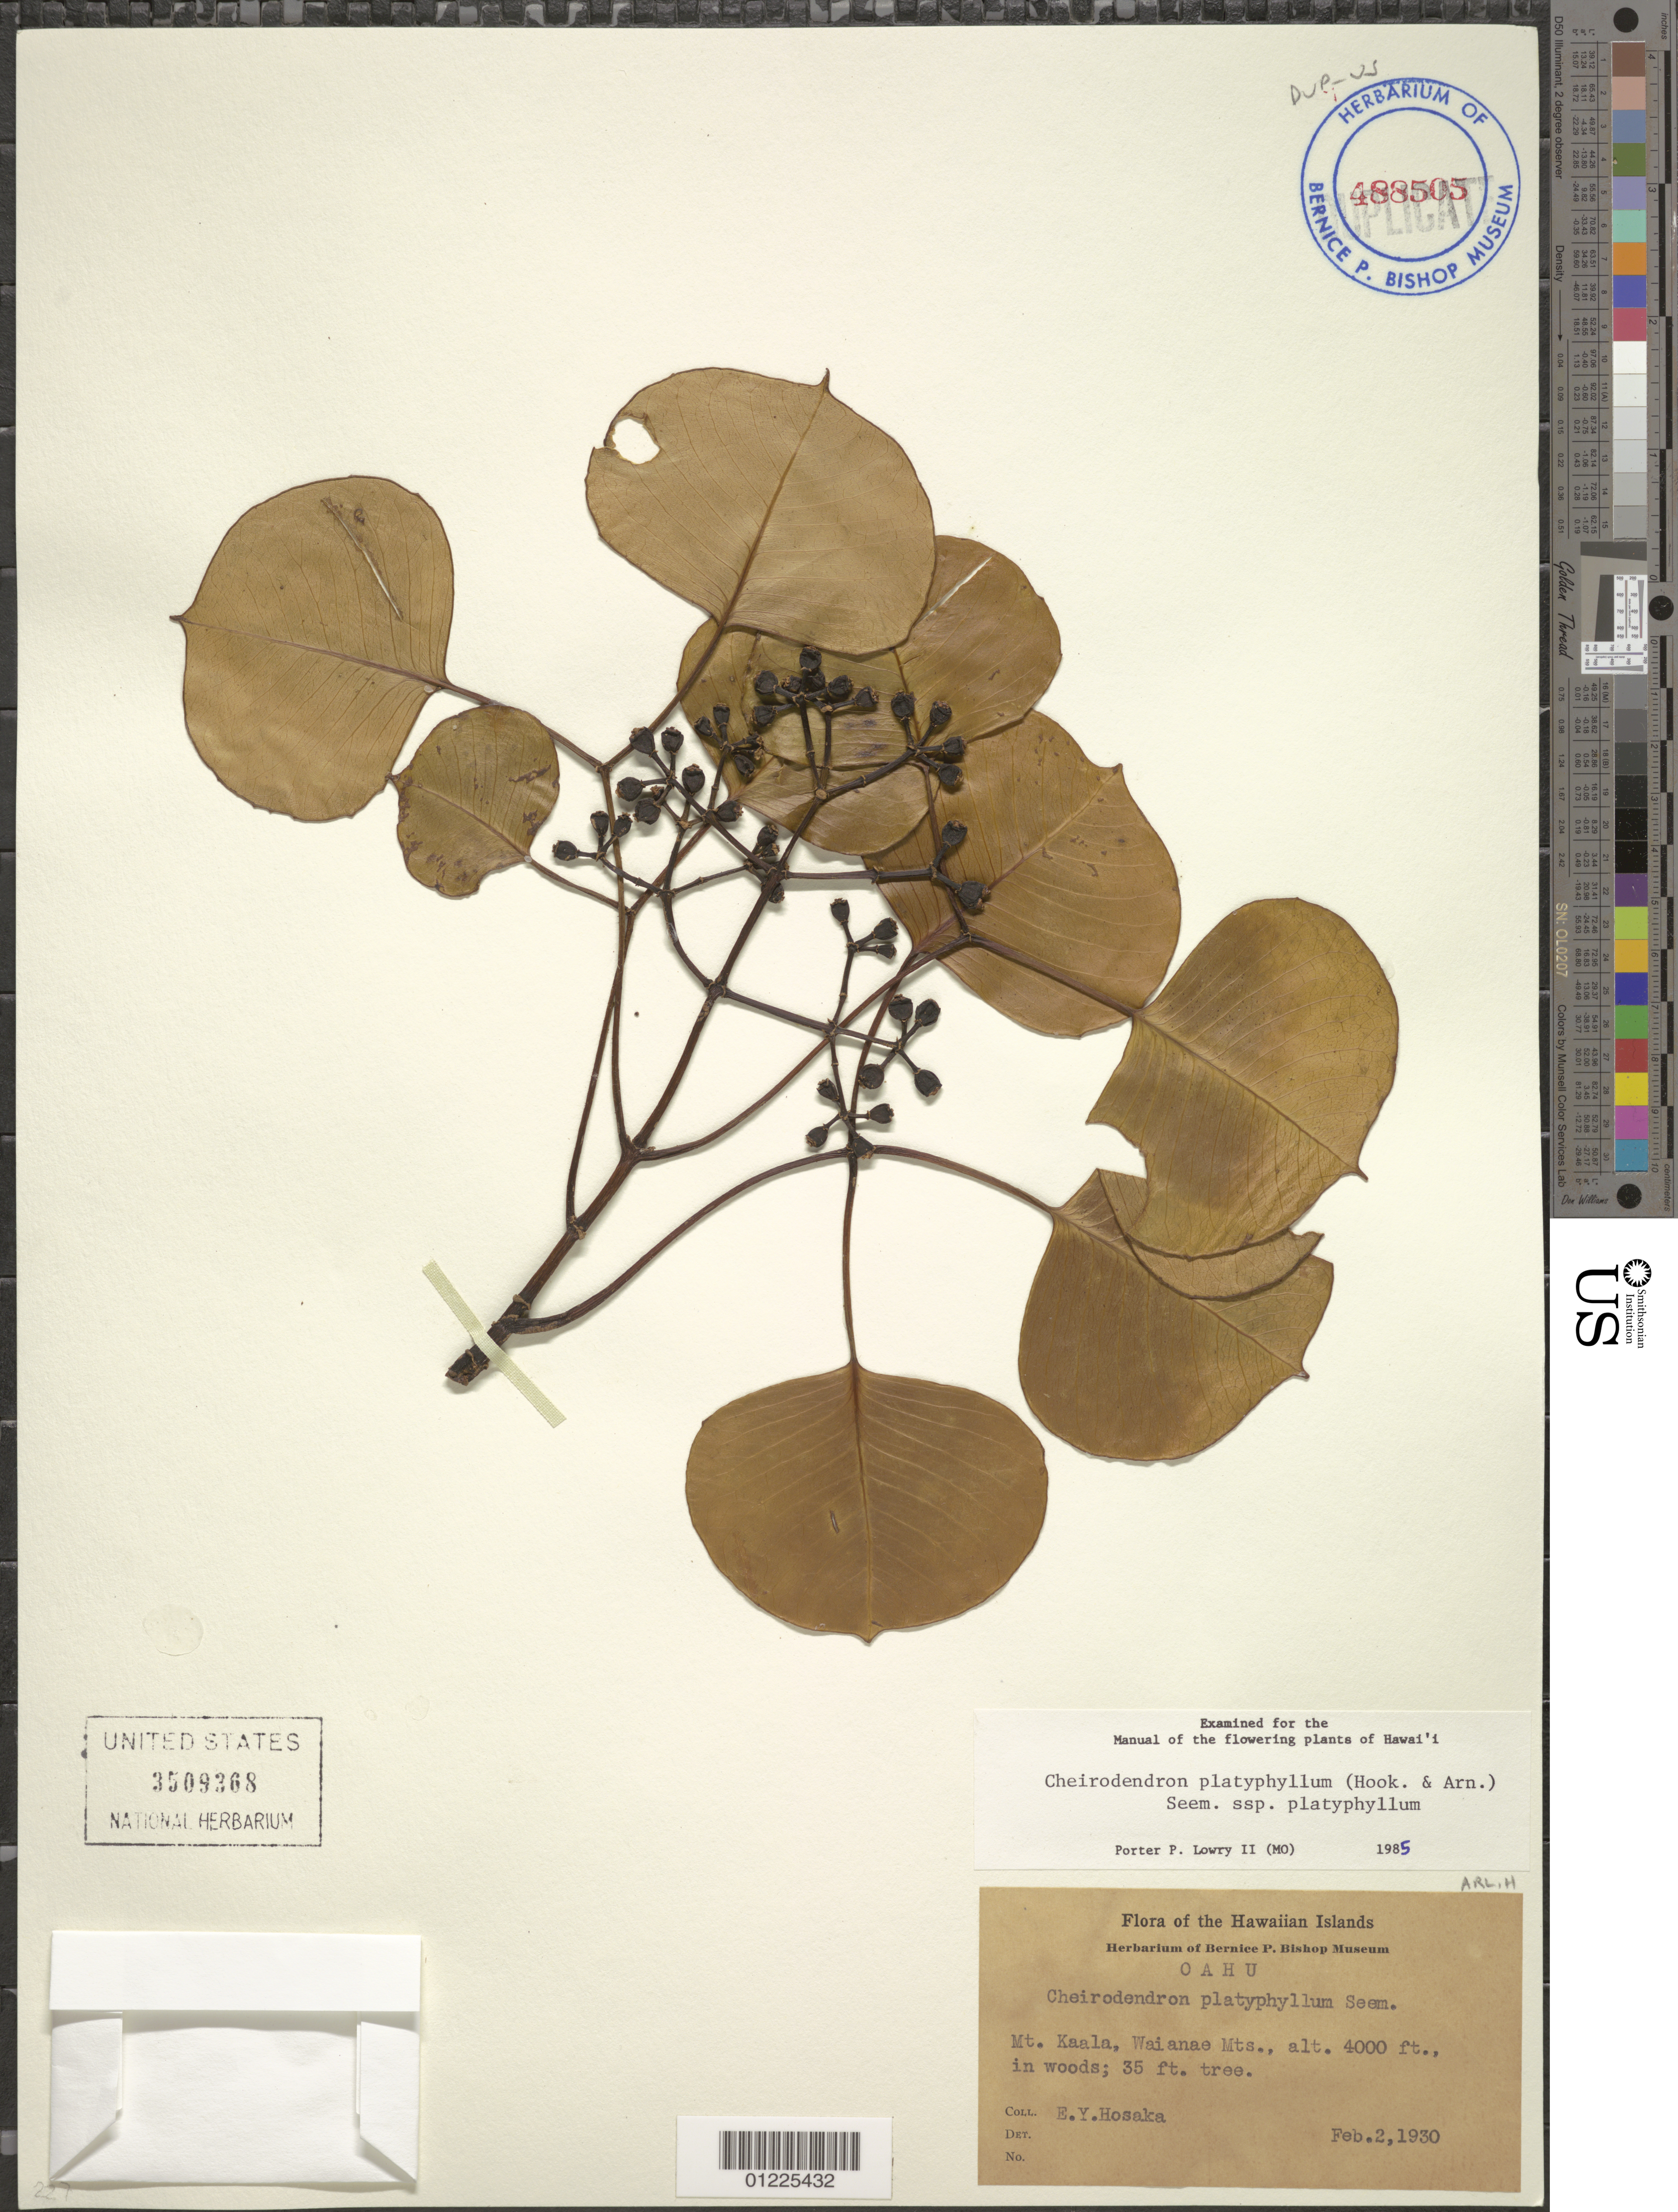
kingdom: Plantae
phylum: Tracheophyta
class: Magnoliopsida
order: Apiales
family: Araliaceae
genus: Cheirodendron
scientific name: Cheirodendron platyphyllum subsp. platyphyllum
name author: (Hook. & Arn.) Seem.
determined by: Lowry, P. P., (MO), Missouri Botanical Garden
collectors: E. Y. Hosaka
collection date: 1930-02-02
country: United States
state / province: Hawaii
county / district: Honolulu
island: Oahu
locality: Mt. Kaala, Waianae Mts.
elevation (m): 1219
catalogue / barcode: US 3509368